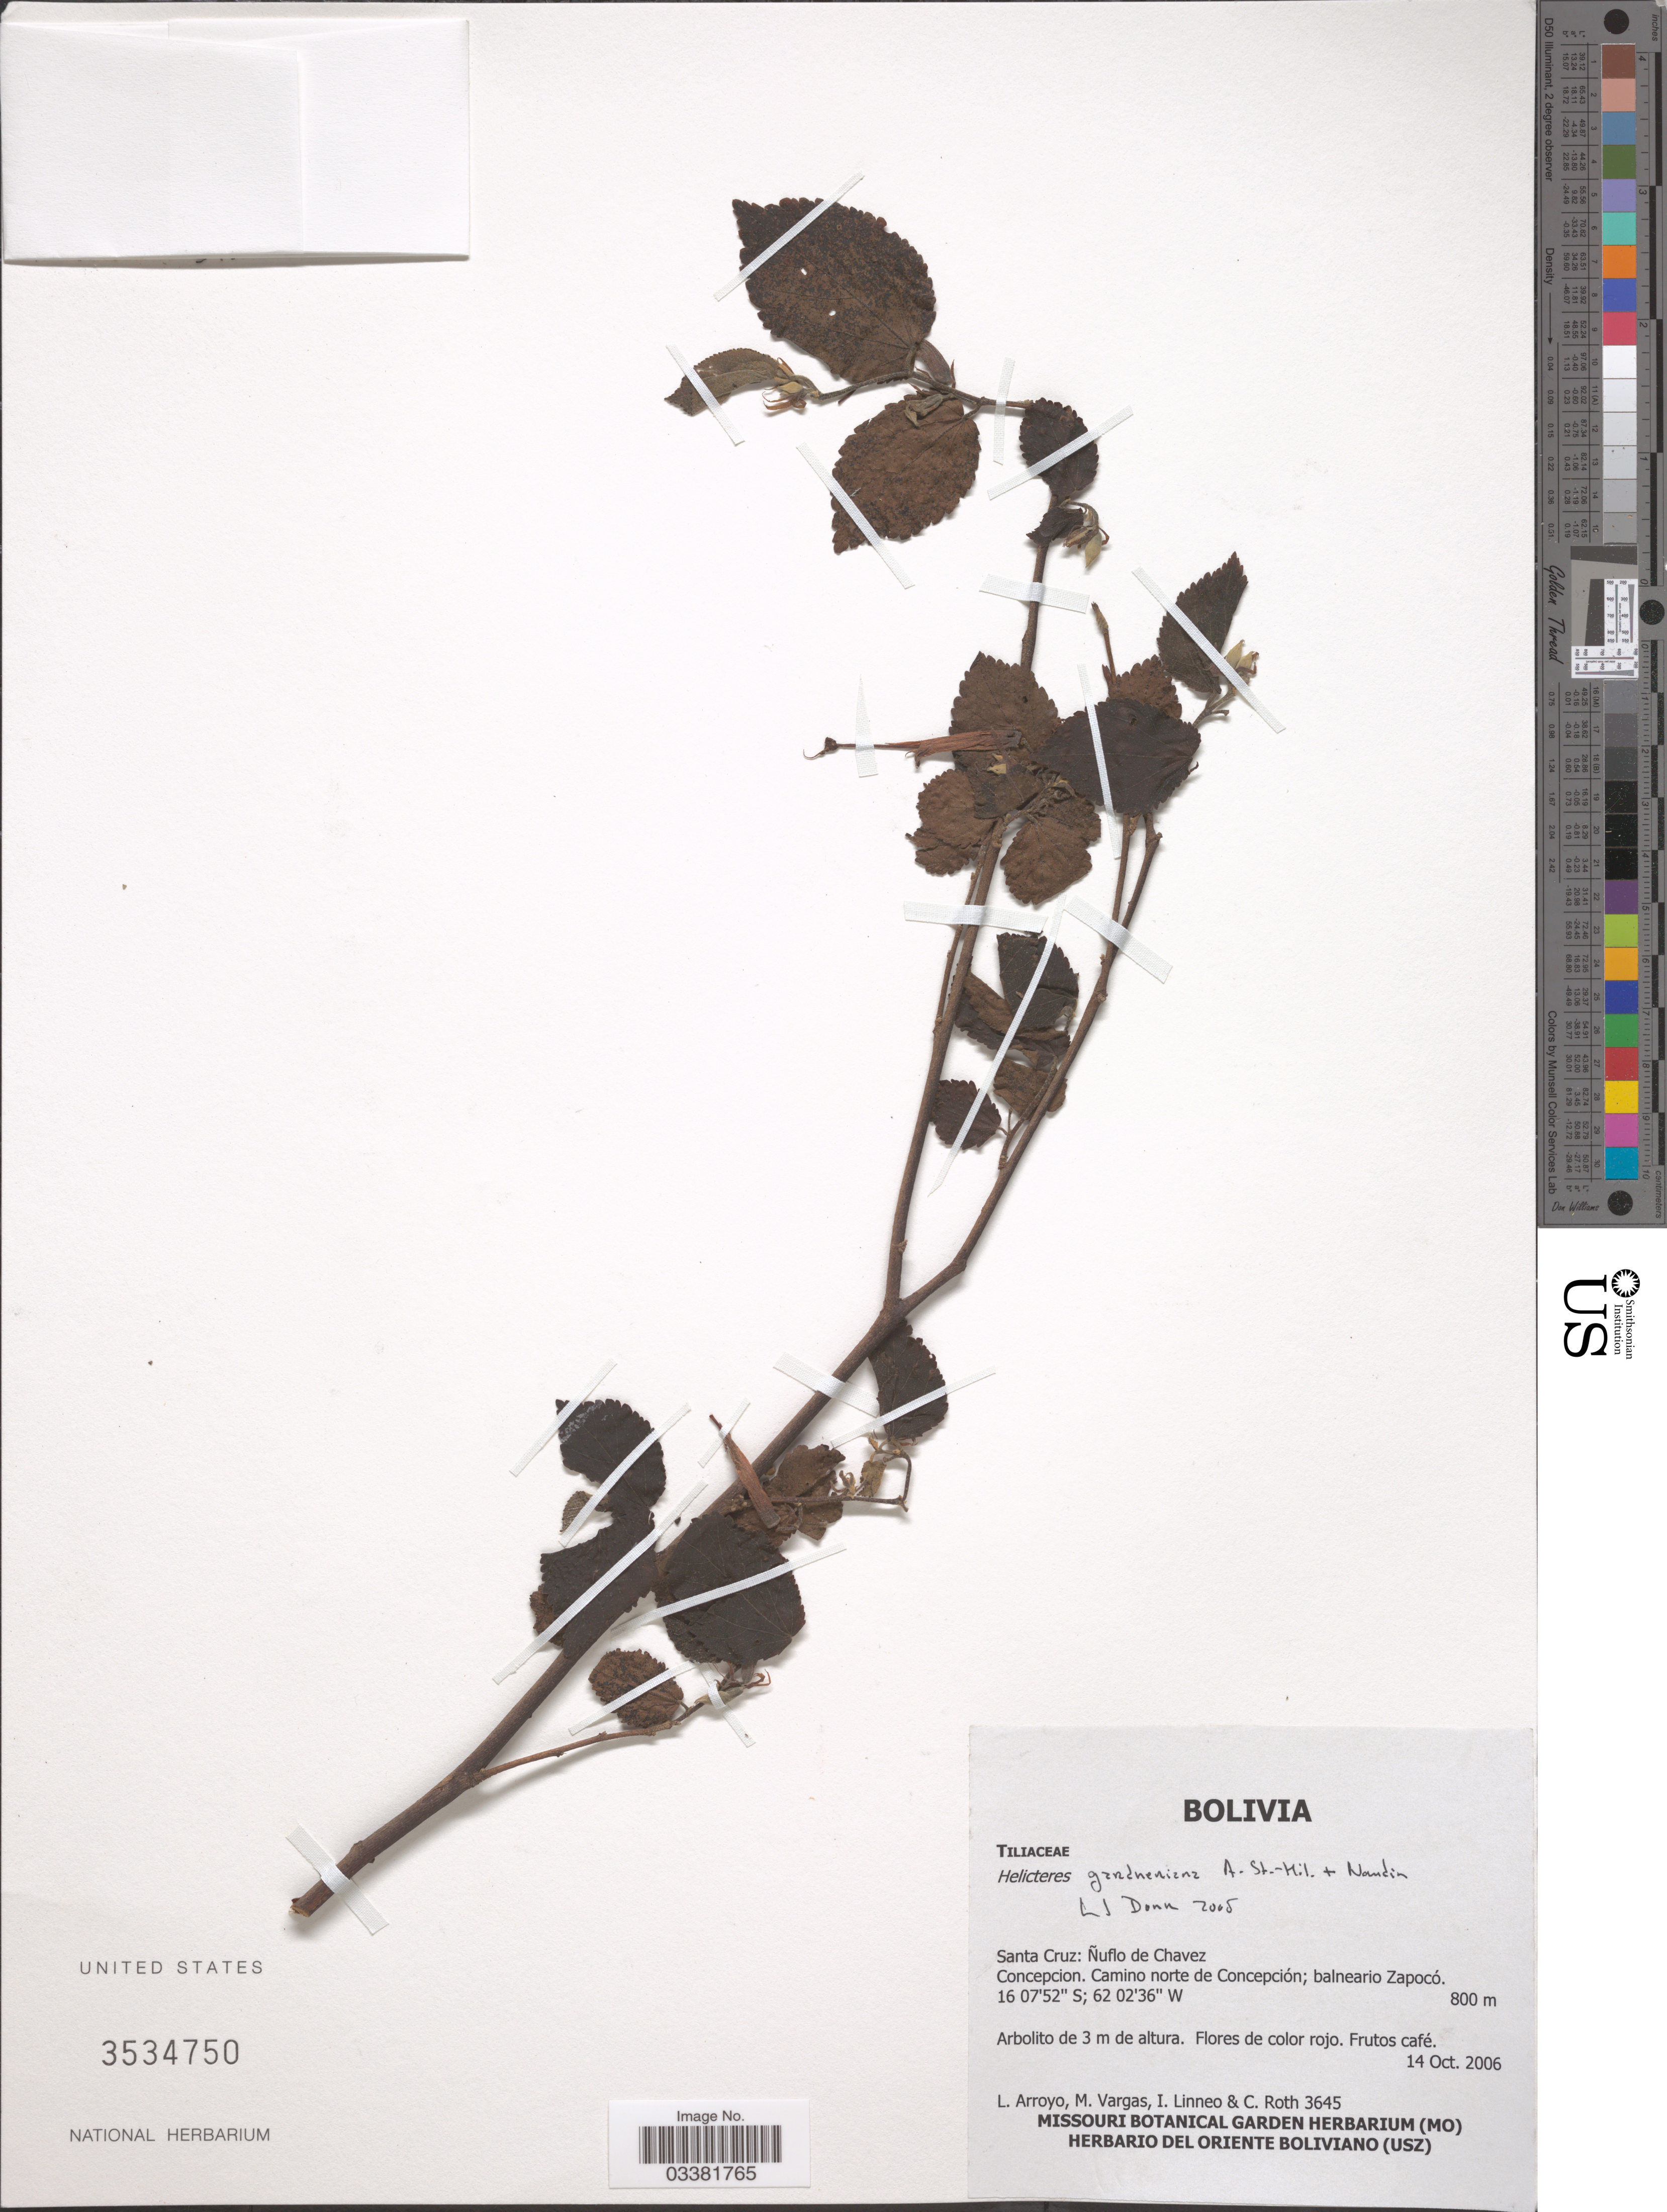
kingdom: Plantae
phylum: Tracheophyta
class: Magnoliopsida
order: Malvales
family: Malvaceae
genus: Helicteres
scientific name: Helicteres gardneriana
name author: A. St.-Hil. & Naudin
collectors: L. Arroyo, M. Vargas, I. Linneo & C. Roth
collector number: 3645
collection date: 2006-10-14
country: Bolivia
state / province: Santa Cruz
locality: Ñuflo de Chavez. Concepcion. Camino norte de Concepción; balneario Zapocó.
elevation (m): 800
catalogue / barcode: US 3534750